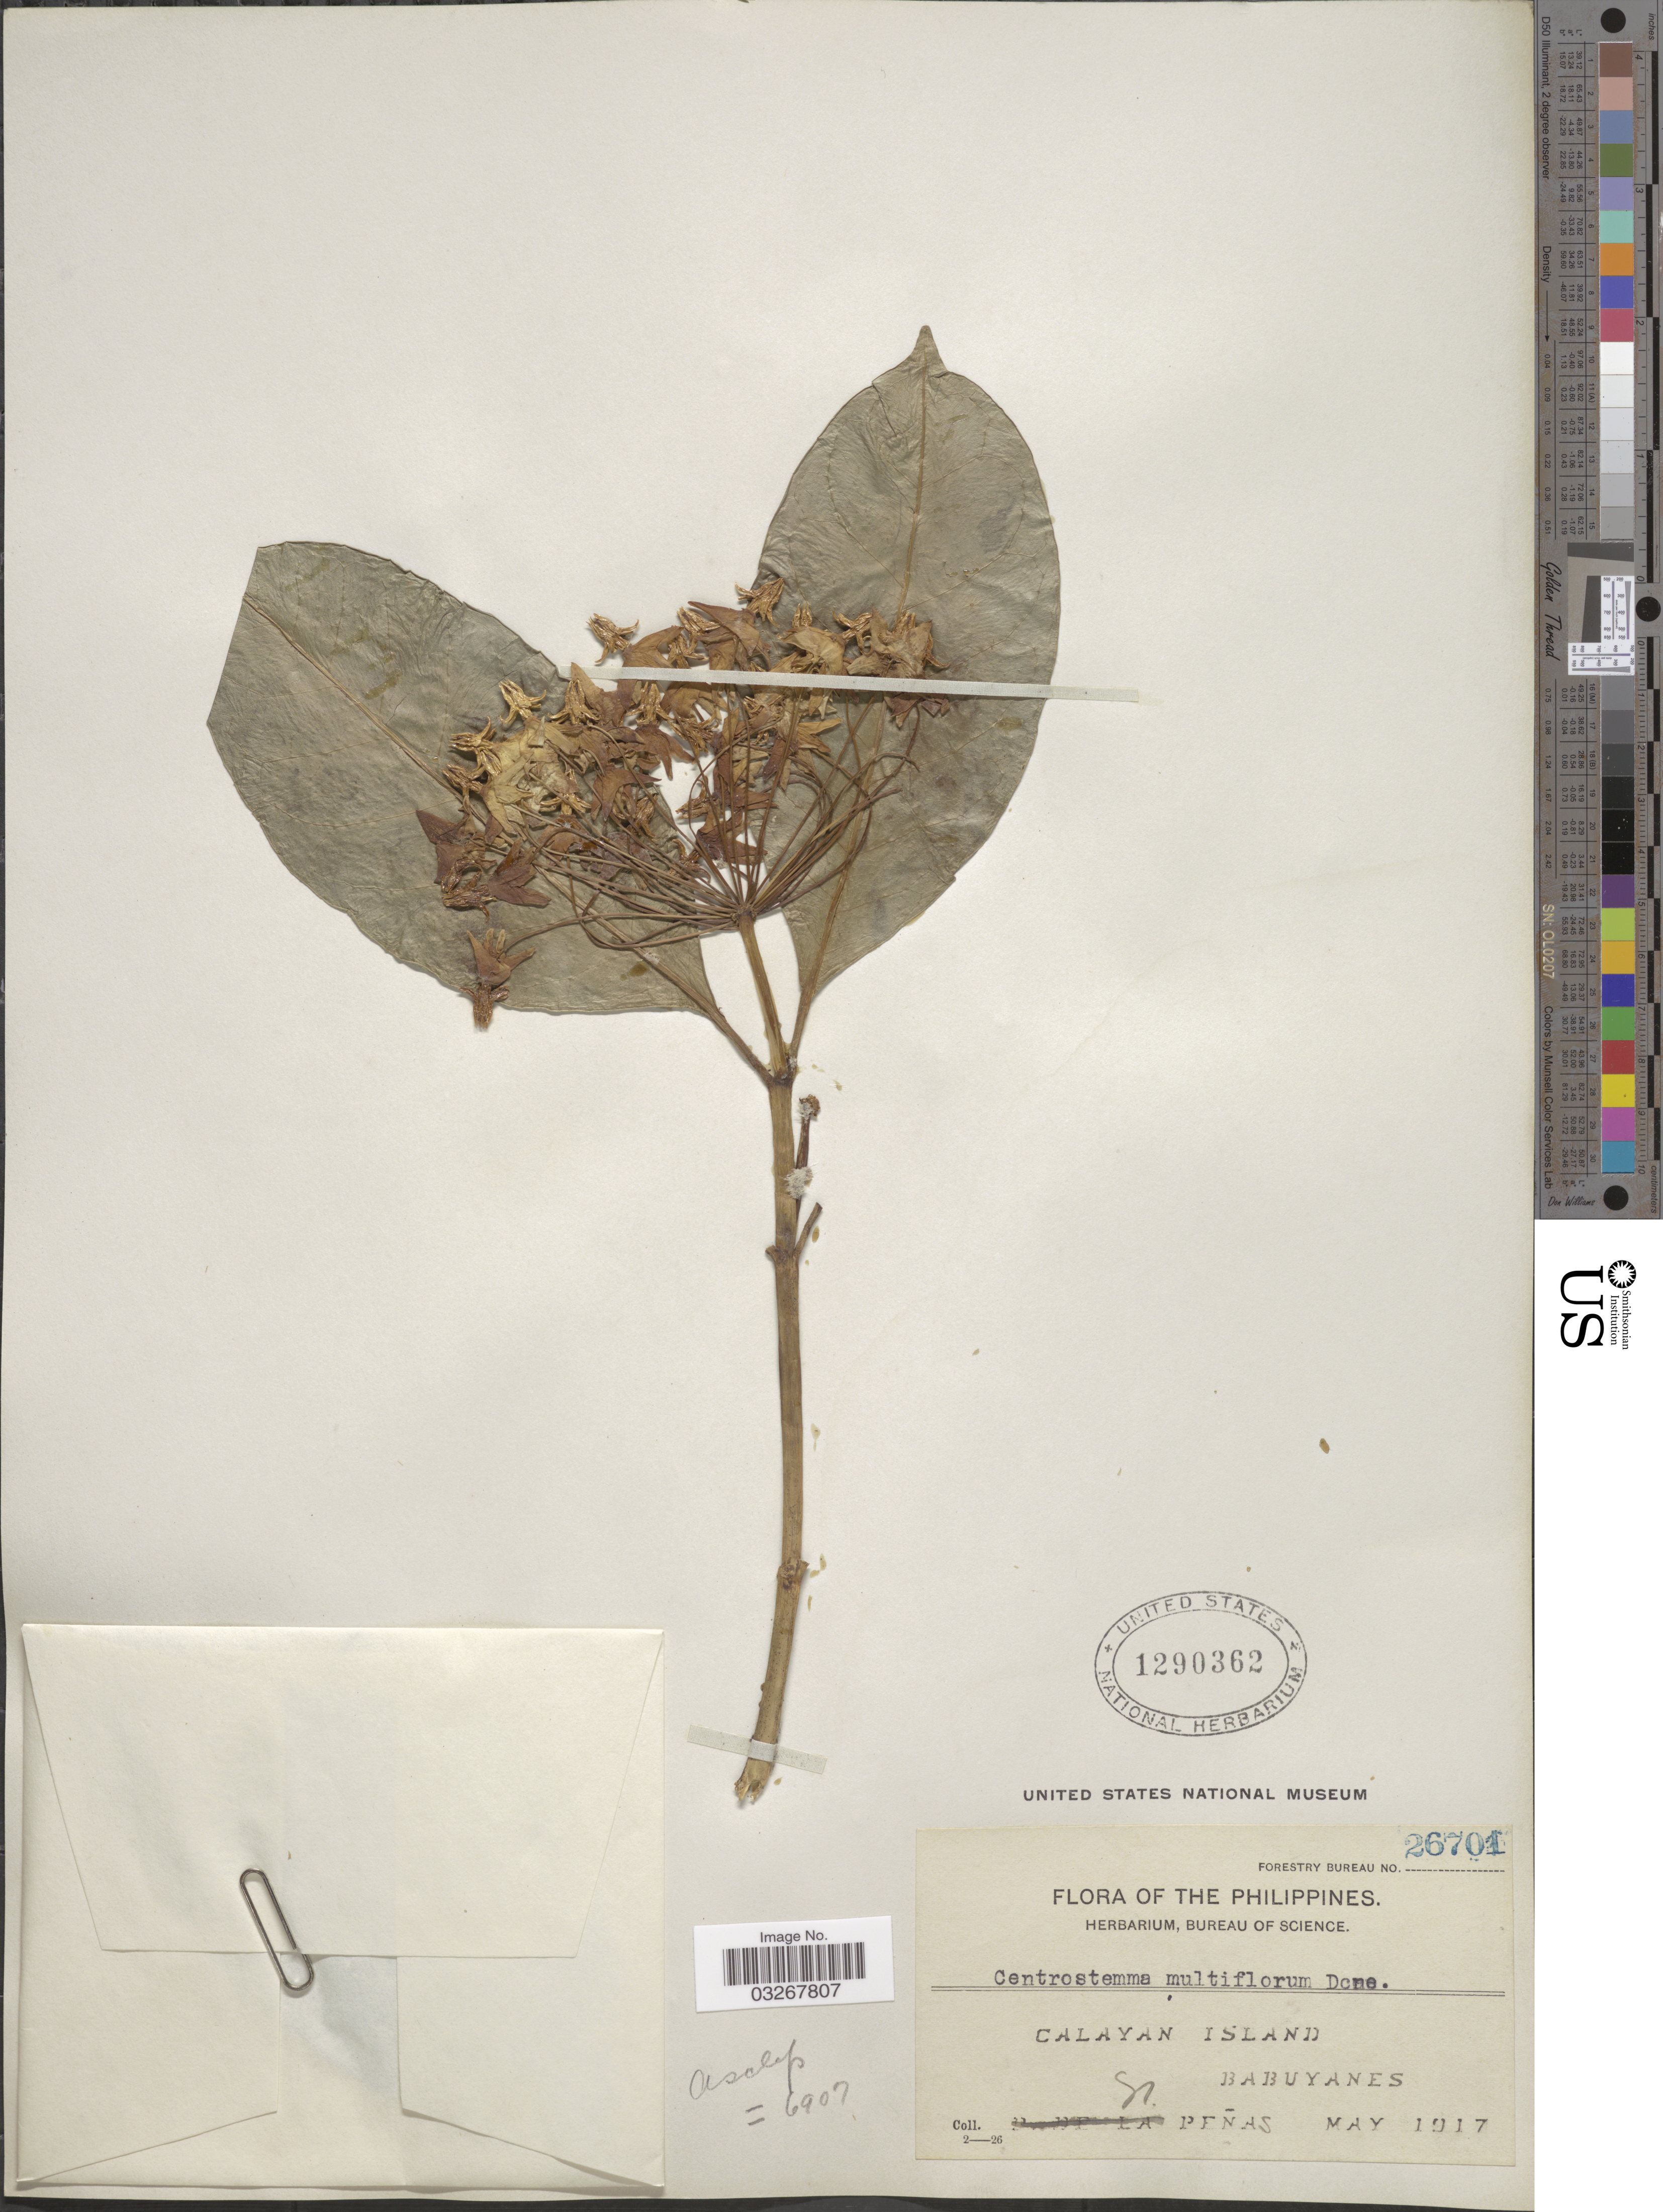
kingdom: Plantae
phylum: Tracheophyta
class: Magnoliopsida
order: Gentianales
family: Apocynaceae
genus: Centrostemma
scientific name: Centrostemma multiflorum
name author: (Blume) Decne.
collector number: Forestry Bureau 26701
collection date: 1917-05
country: Philippines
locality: Calayan Island. Babuyanes.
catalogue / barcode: US 1290362